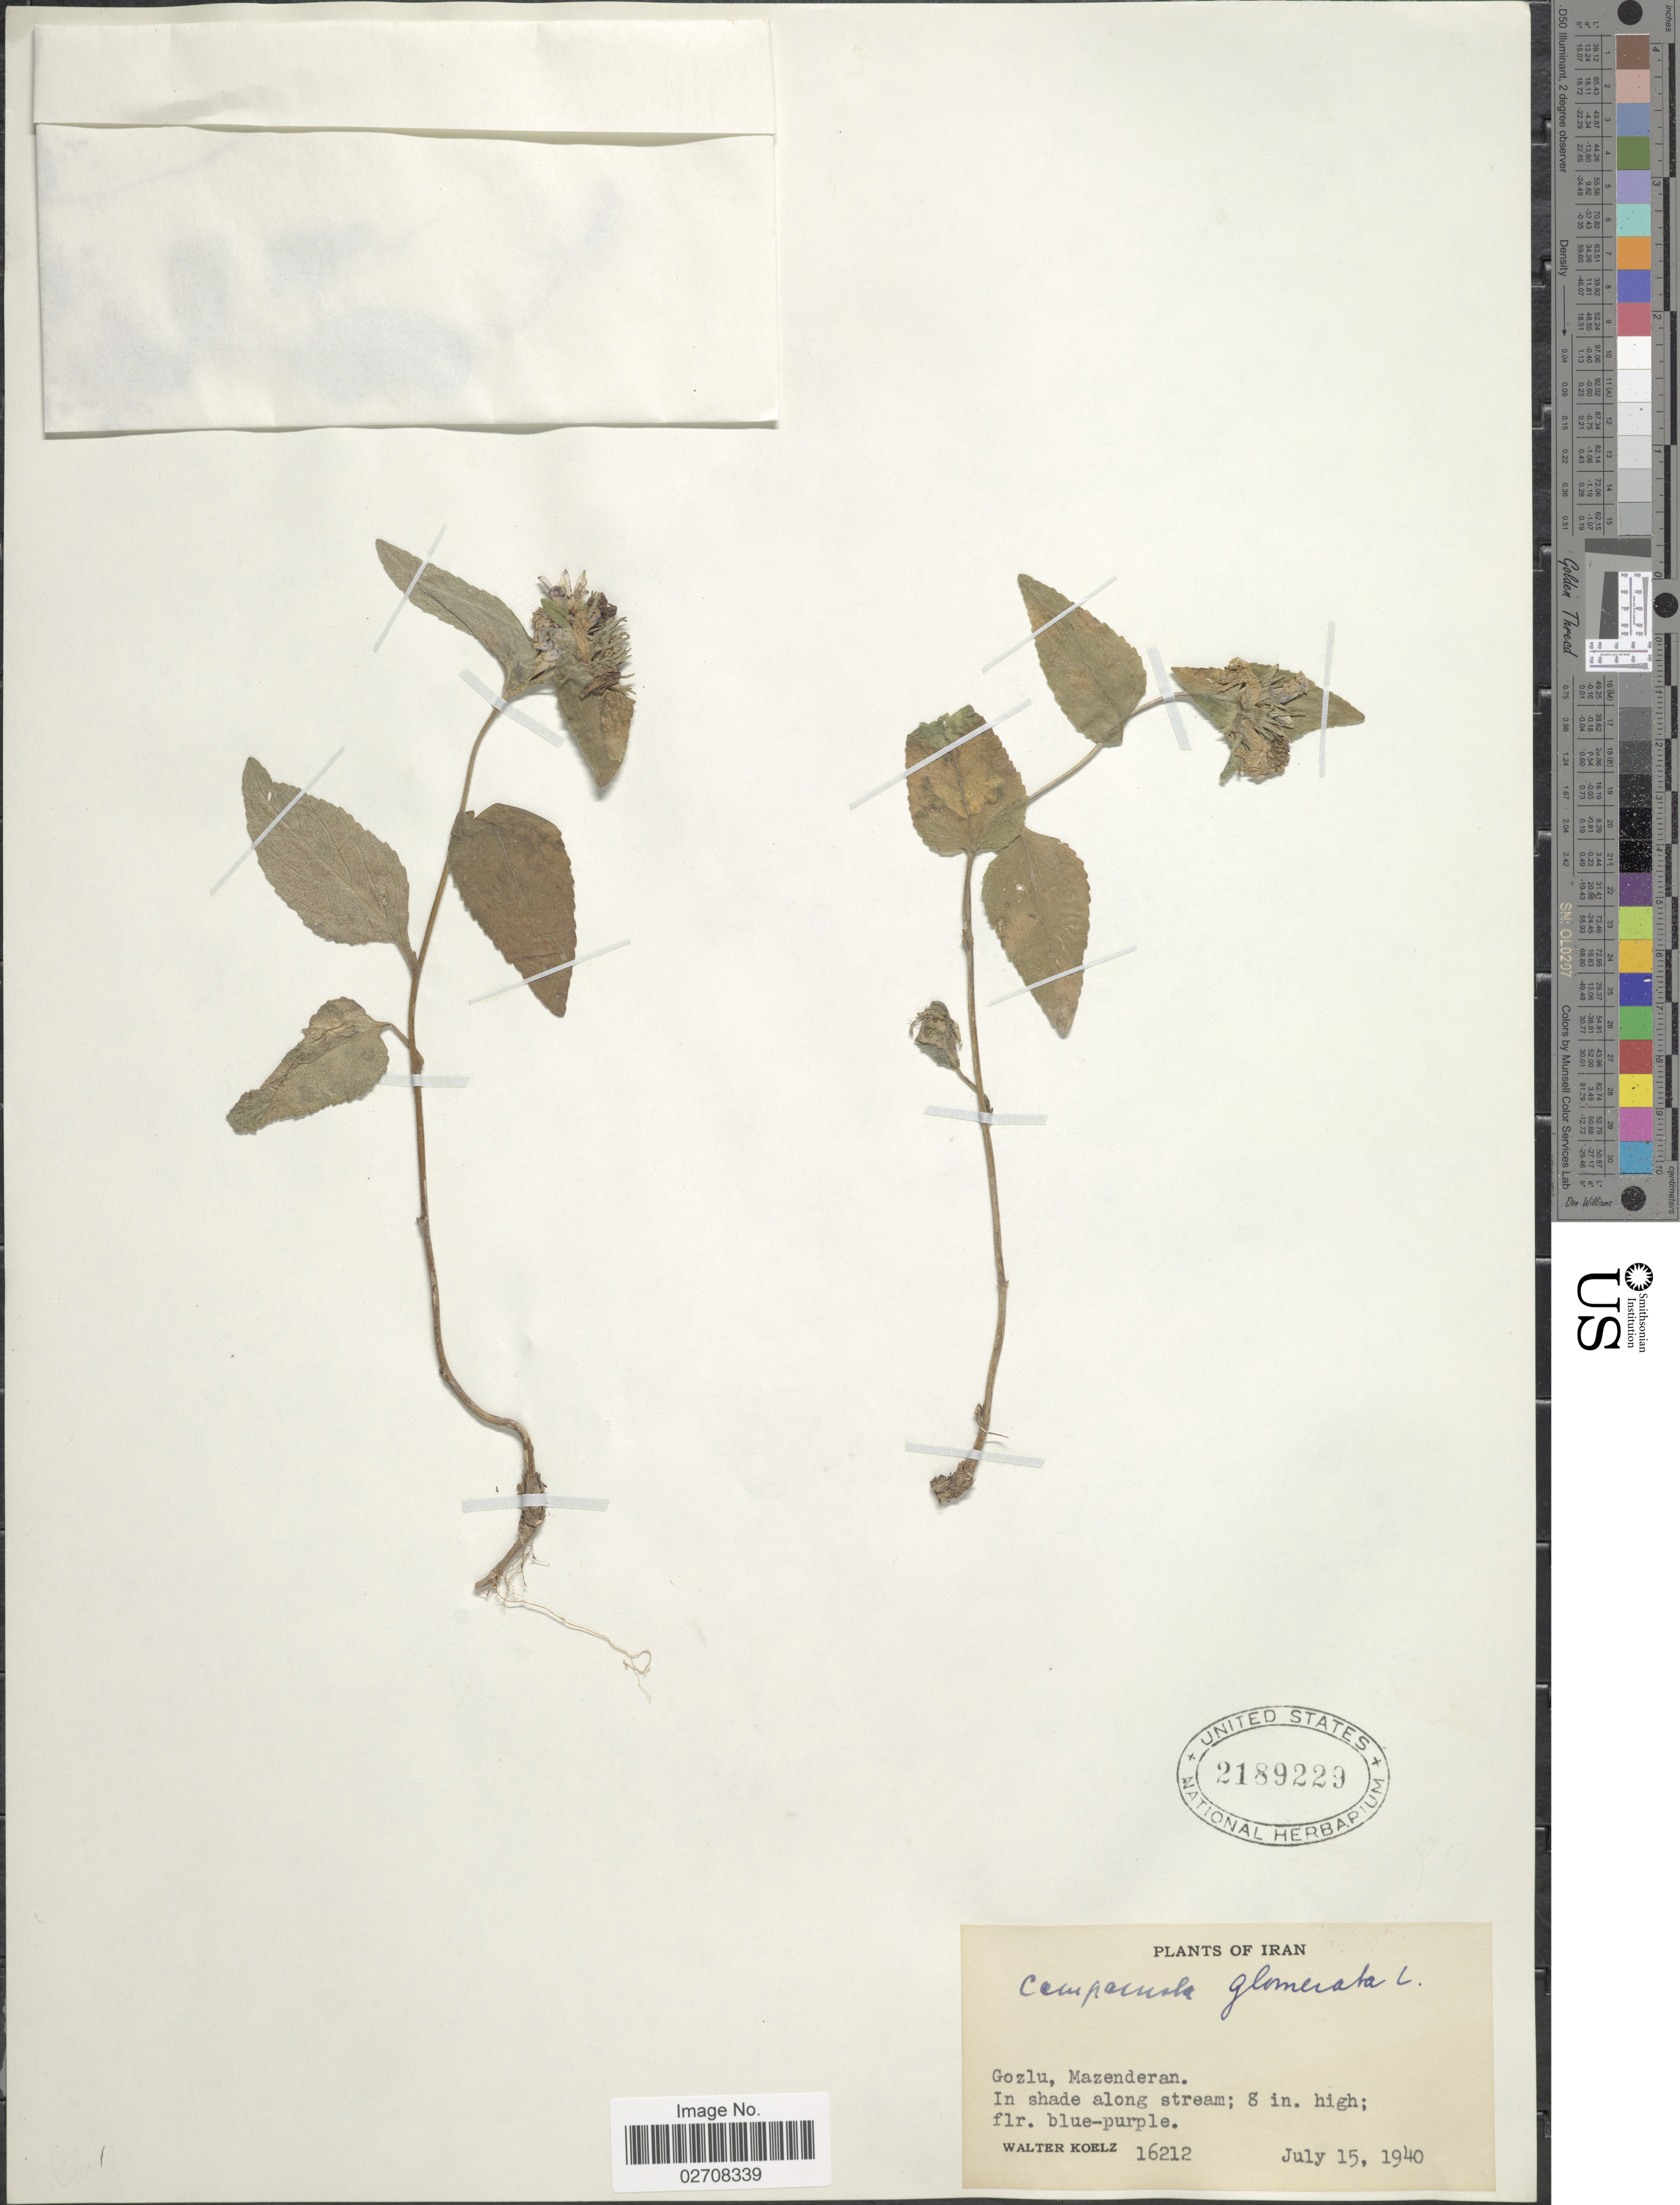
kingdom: Plantae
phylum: Tracheophyta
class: Magnoliopsida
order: Asterales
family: Campanulaceae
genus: Campanula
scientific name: Campanula glomerata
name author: L.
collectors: W. N. Koelz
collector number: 16212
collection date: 1940-07-15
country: Iran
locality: Gozlu, Mazenderan.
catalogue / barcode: US 2189229